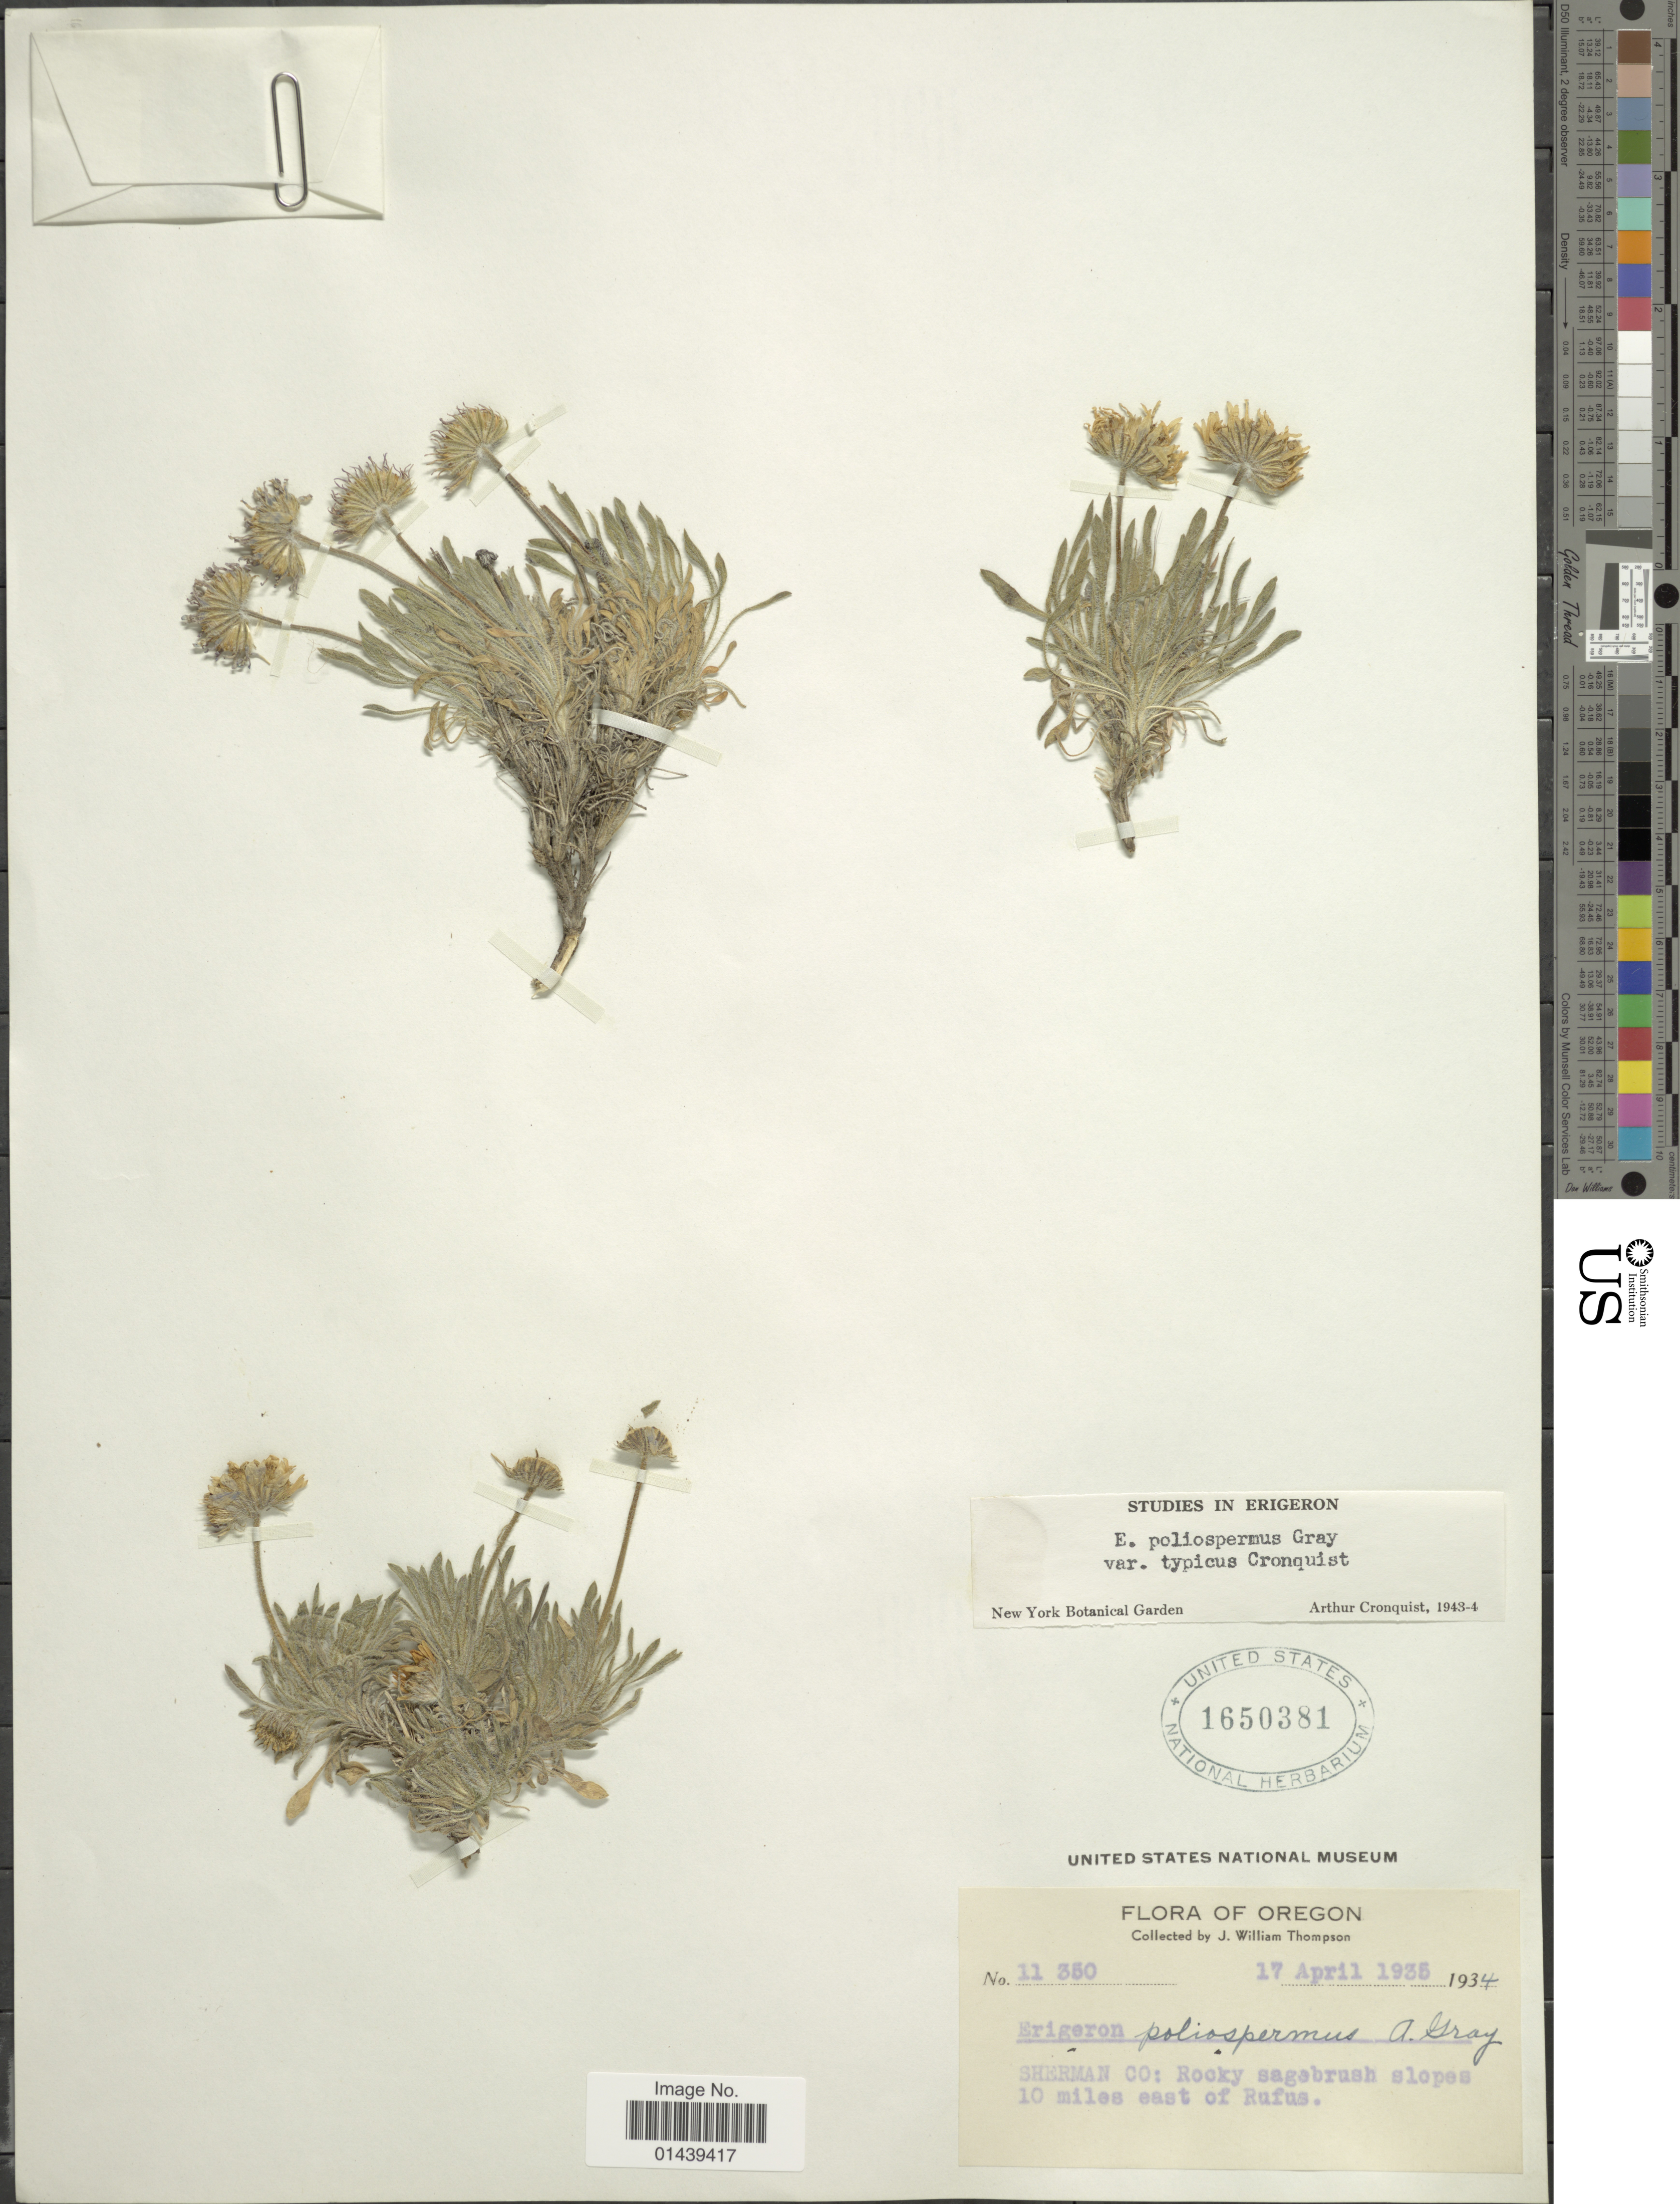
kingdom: Plantae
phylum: Tracheophyta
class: Magnoliopsida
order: Asterales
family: Asteraceae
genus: Erigeron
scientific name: Erigeron poliospermus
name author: A. Gray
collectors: J. W. Thompson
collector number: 11350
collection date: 1935-04-17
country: United States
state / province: Oregon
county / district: Sherman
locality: Sherman Co: 10 miles east of Rufus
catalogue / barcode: US 1650381